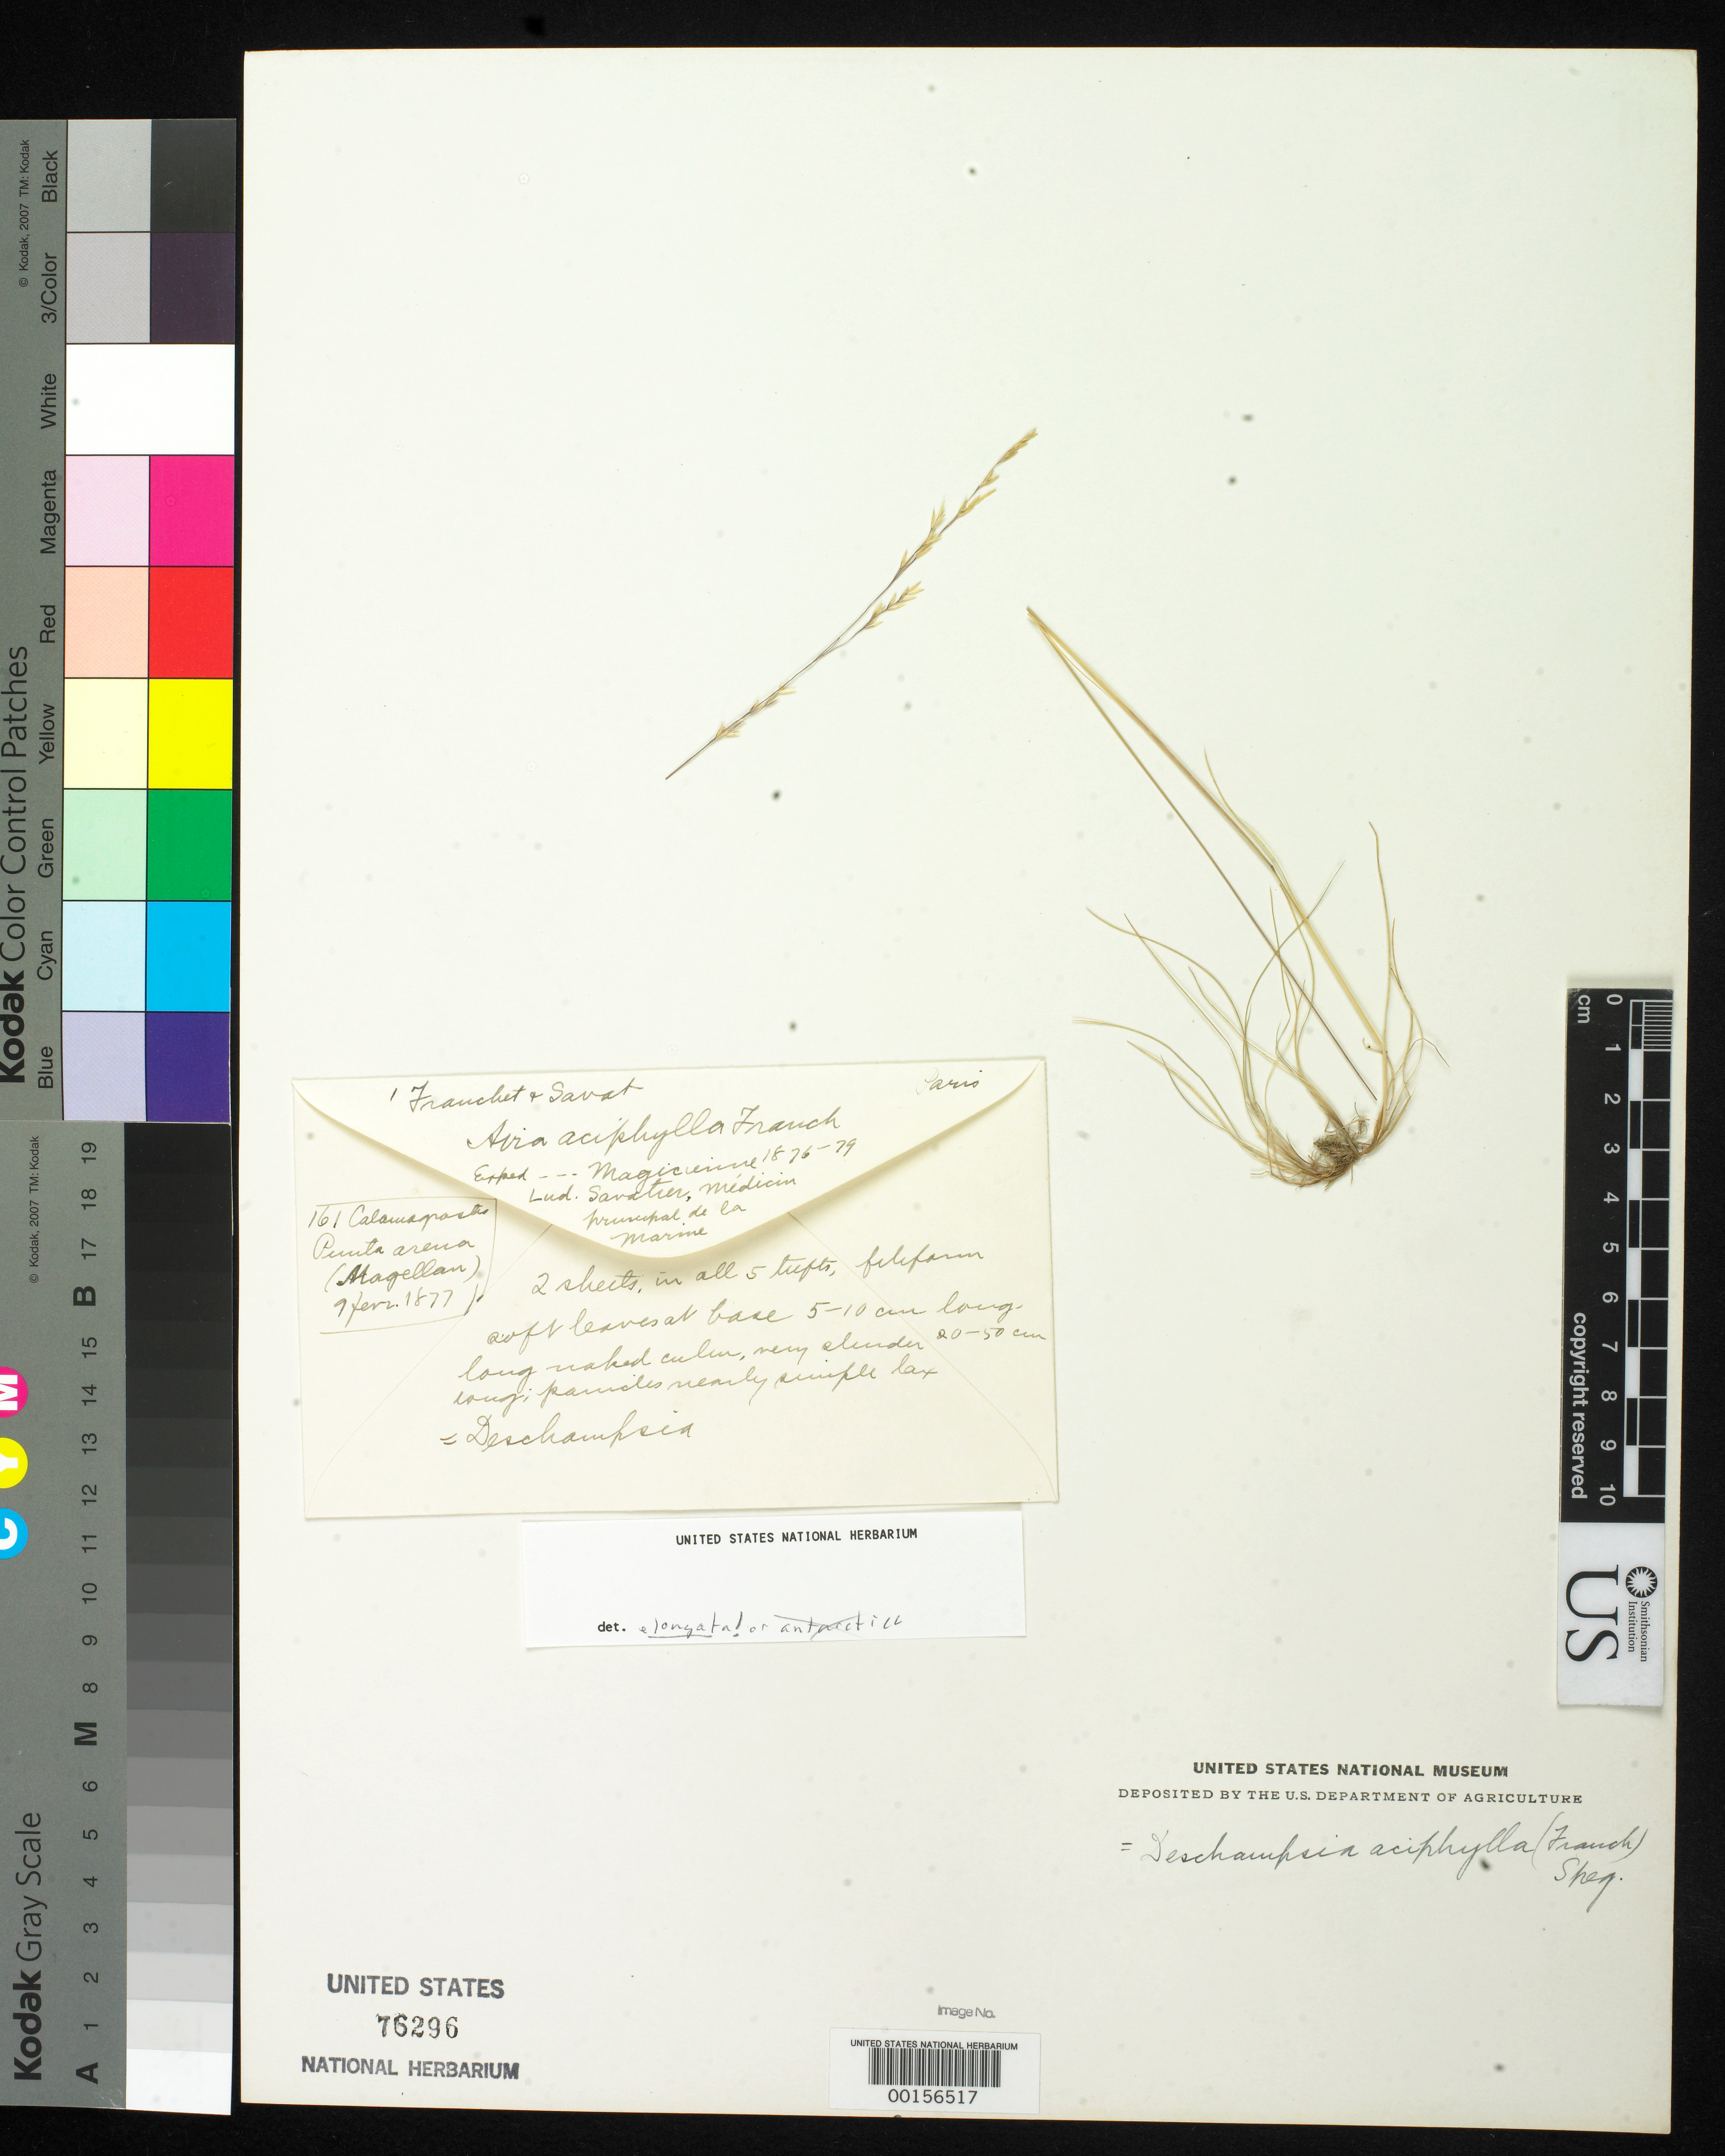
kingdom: Plantae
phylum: Tracheophyta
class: Liliopsida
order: Poales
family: Poaceae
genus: Aira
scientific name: Aira aciphylla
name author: Franch.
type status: Type Fragment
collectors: P. Savatier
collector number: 161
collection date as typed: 09 --- 1877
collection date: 1877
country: Chile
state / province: Magallanes y de la Antártica Chilena (XII)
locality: Punta-Arenas.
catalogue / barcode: US 76296